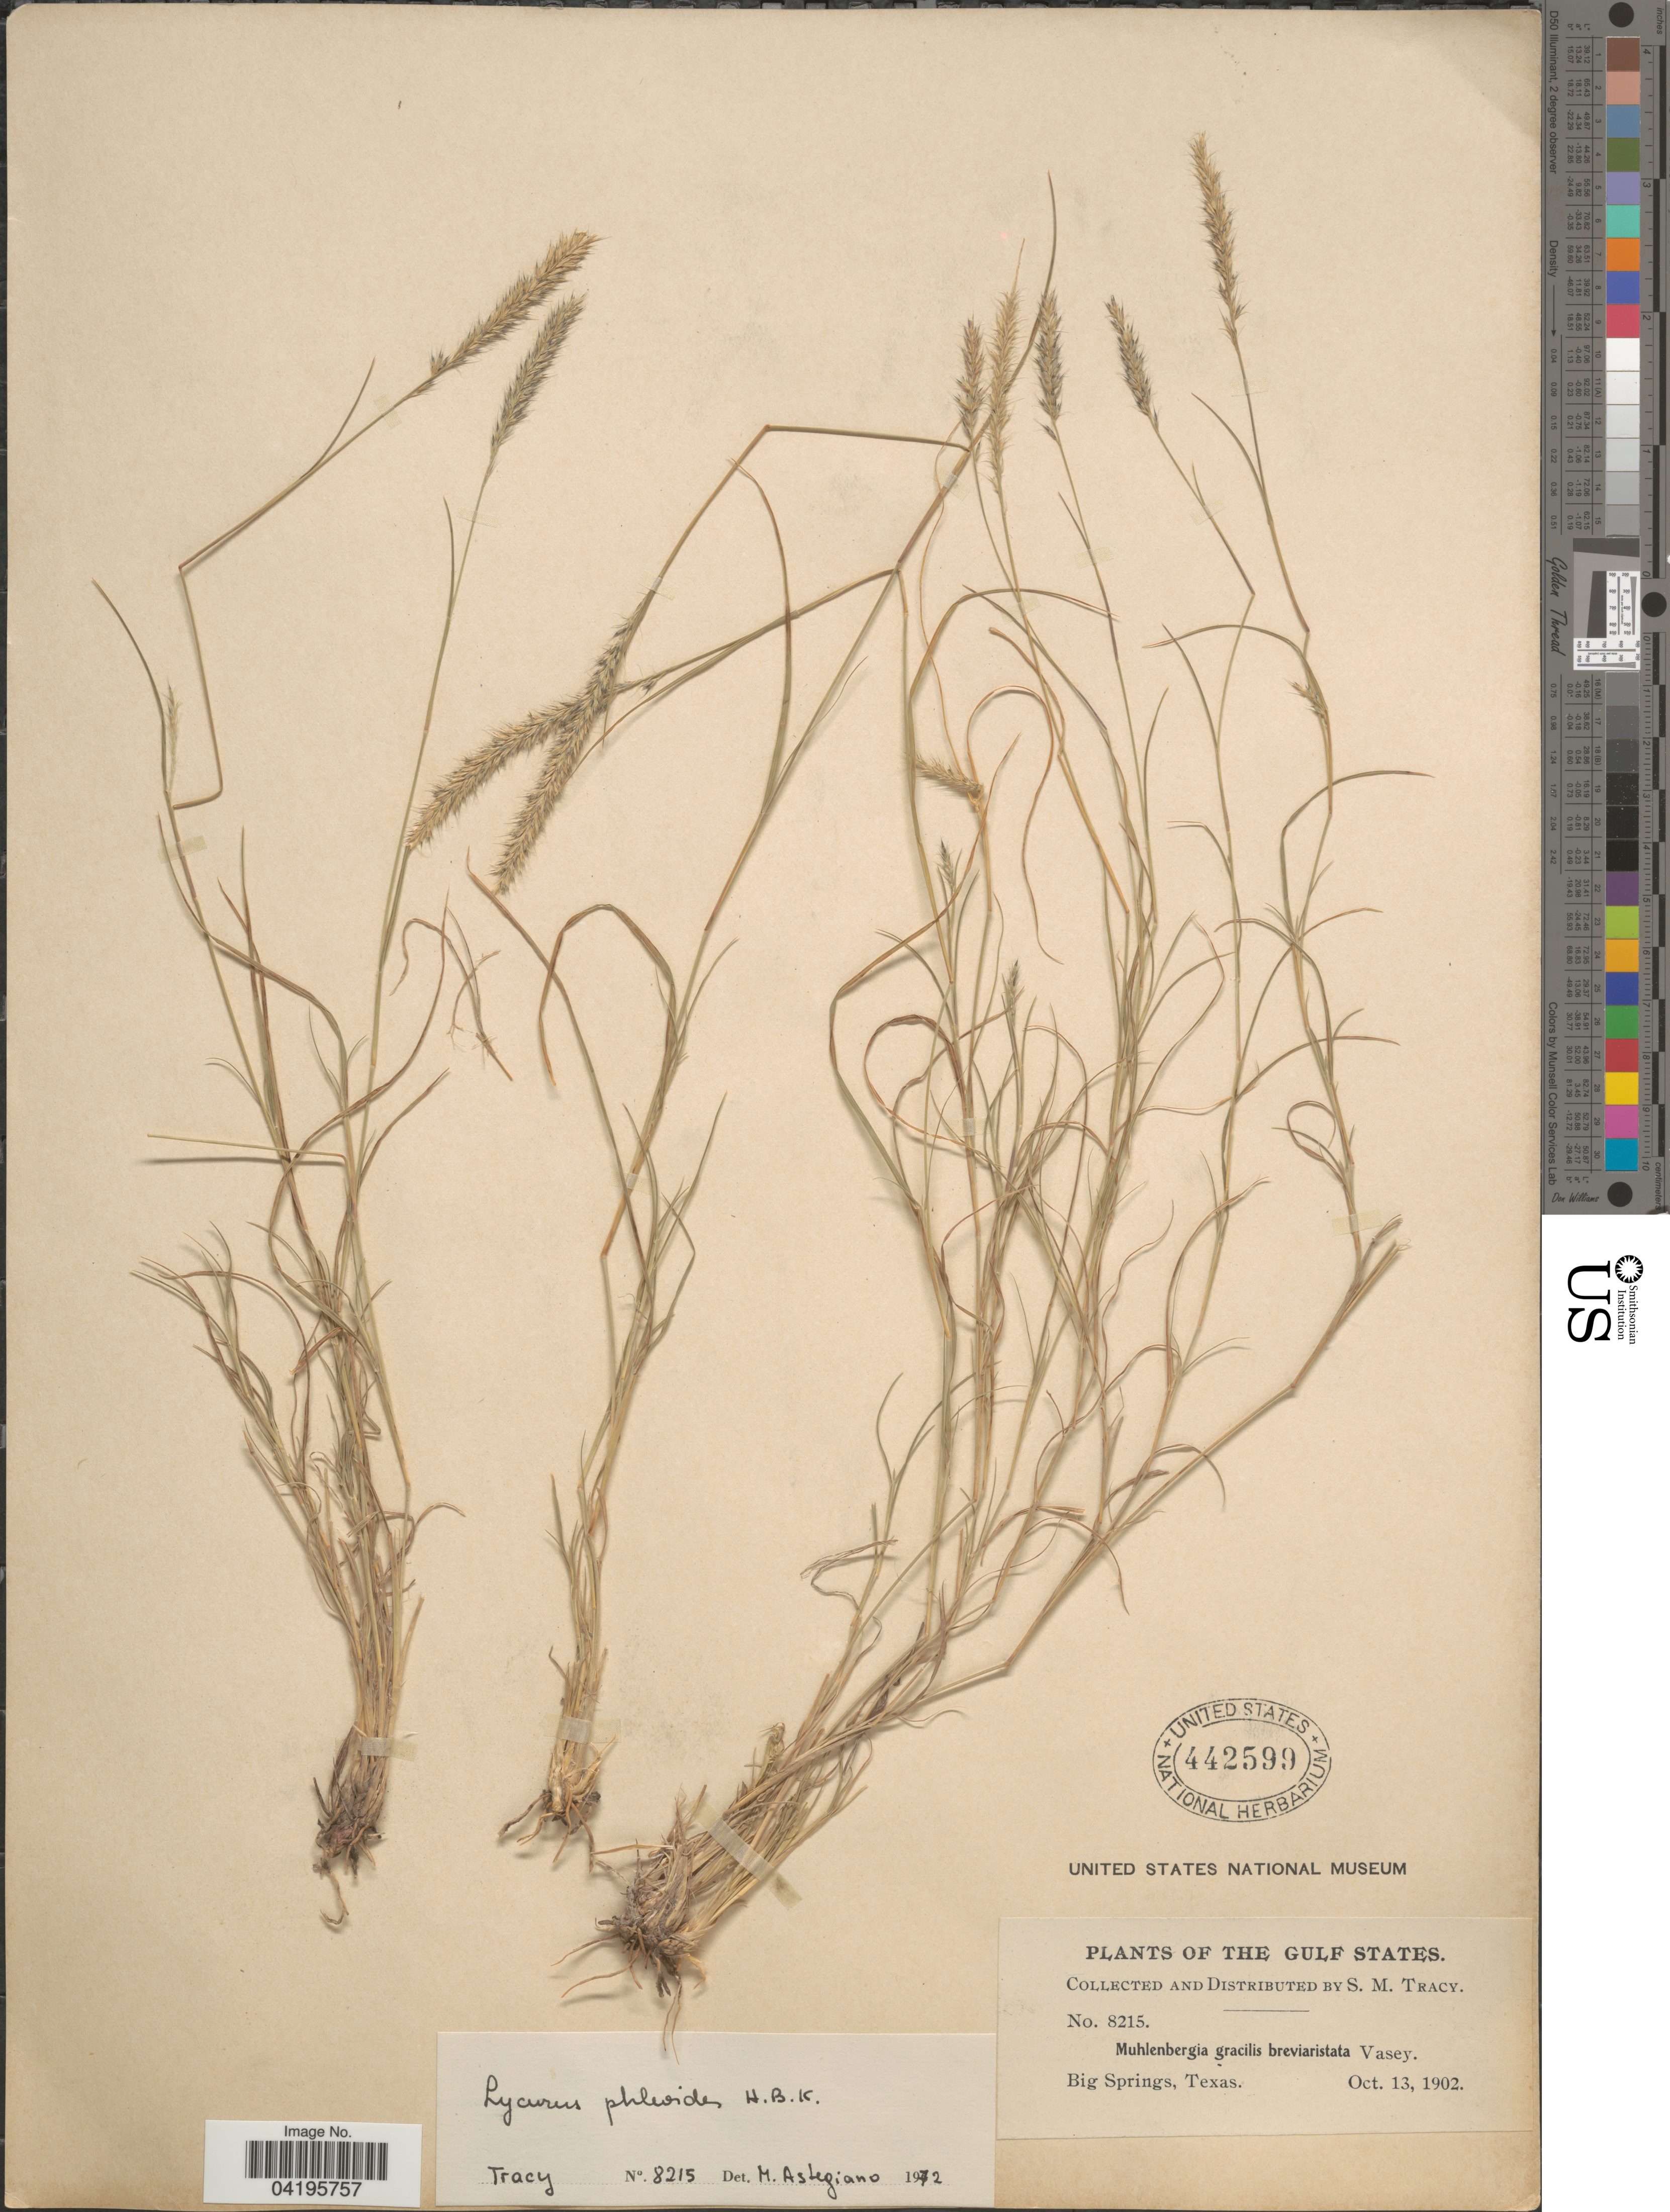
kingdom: Plantae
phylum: Tracheophyta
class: Liliopsida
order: Poales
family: Poaceae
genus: Muhlenbergia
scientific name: Muhlenbergia phleoides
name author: (Kunth) Columbus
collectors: S. M. Tracy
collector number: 8215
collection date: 1902-10-13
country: United States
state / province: Texas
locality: The Gulf States. Big Springs.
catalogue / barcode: US 442599